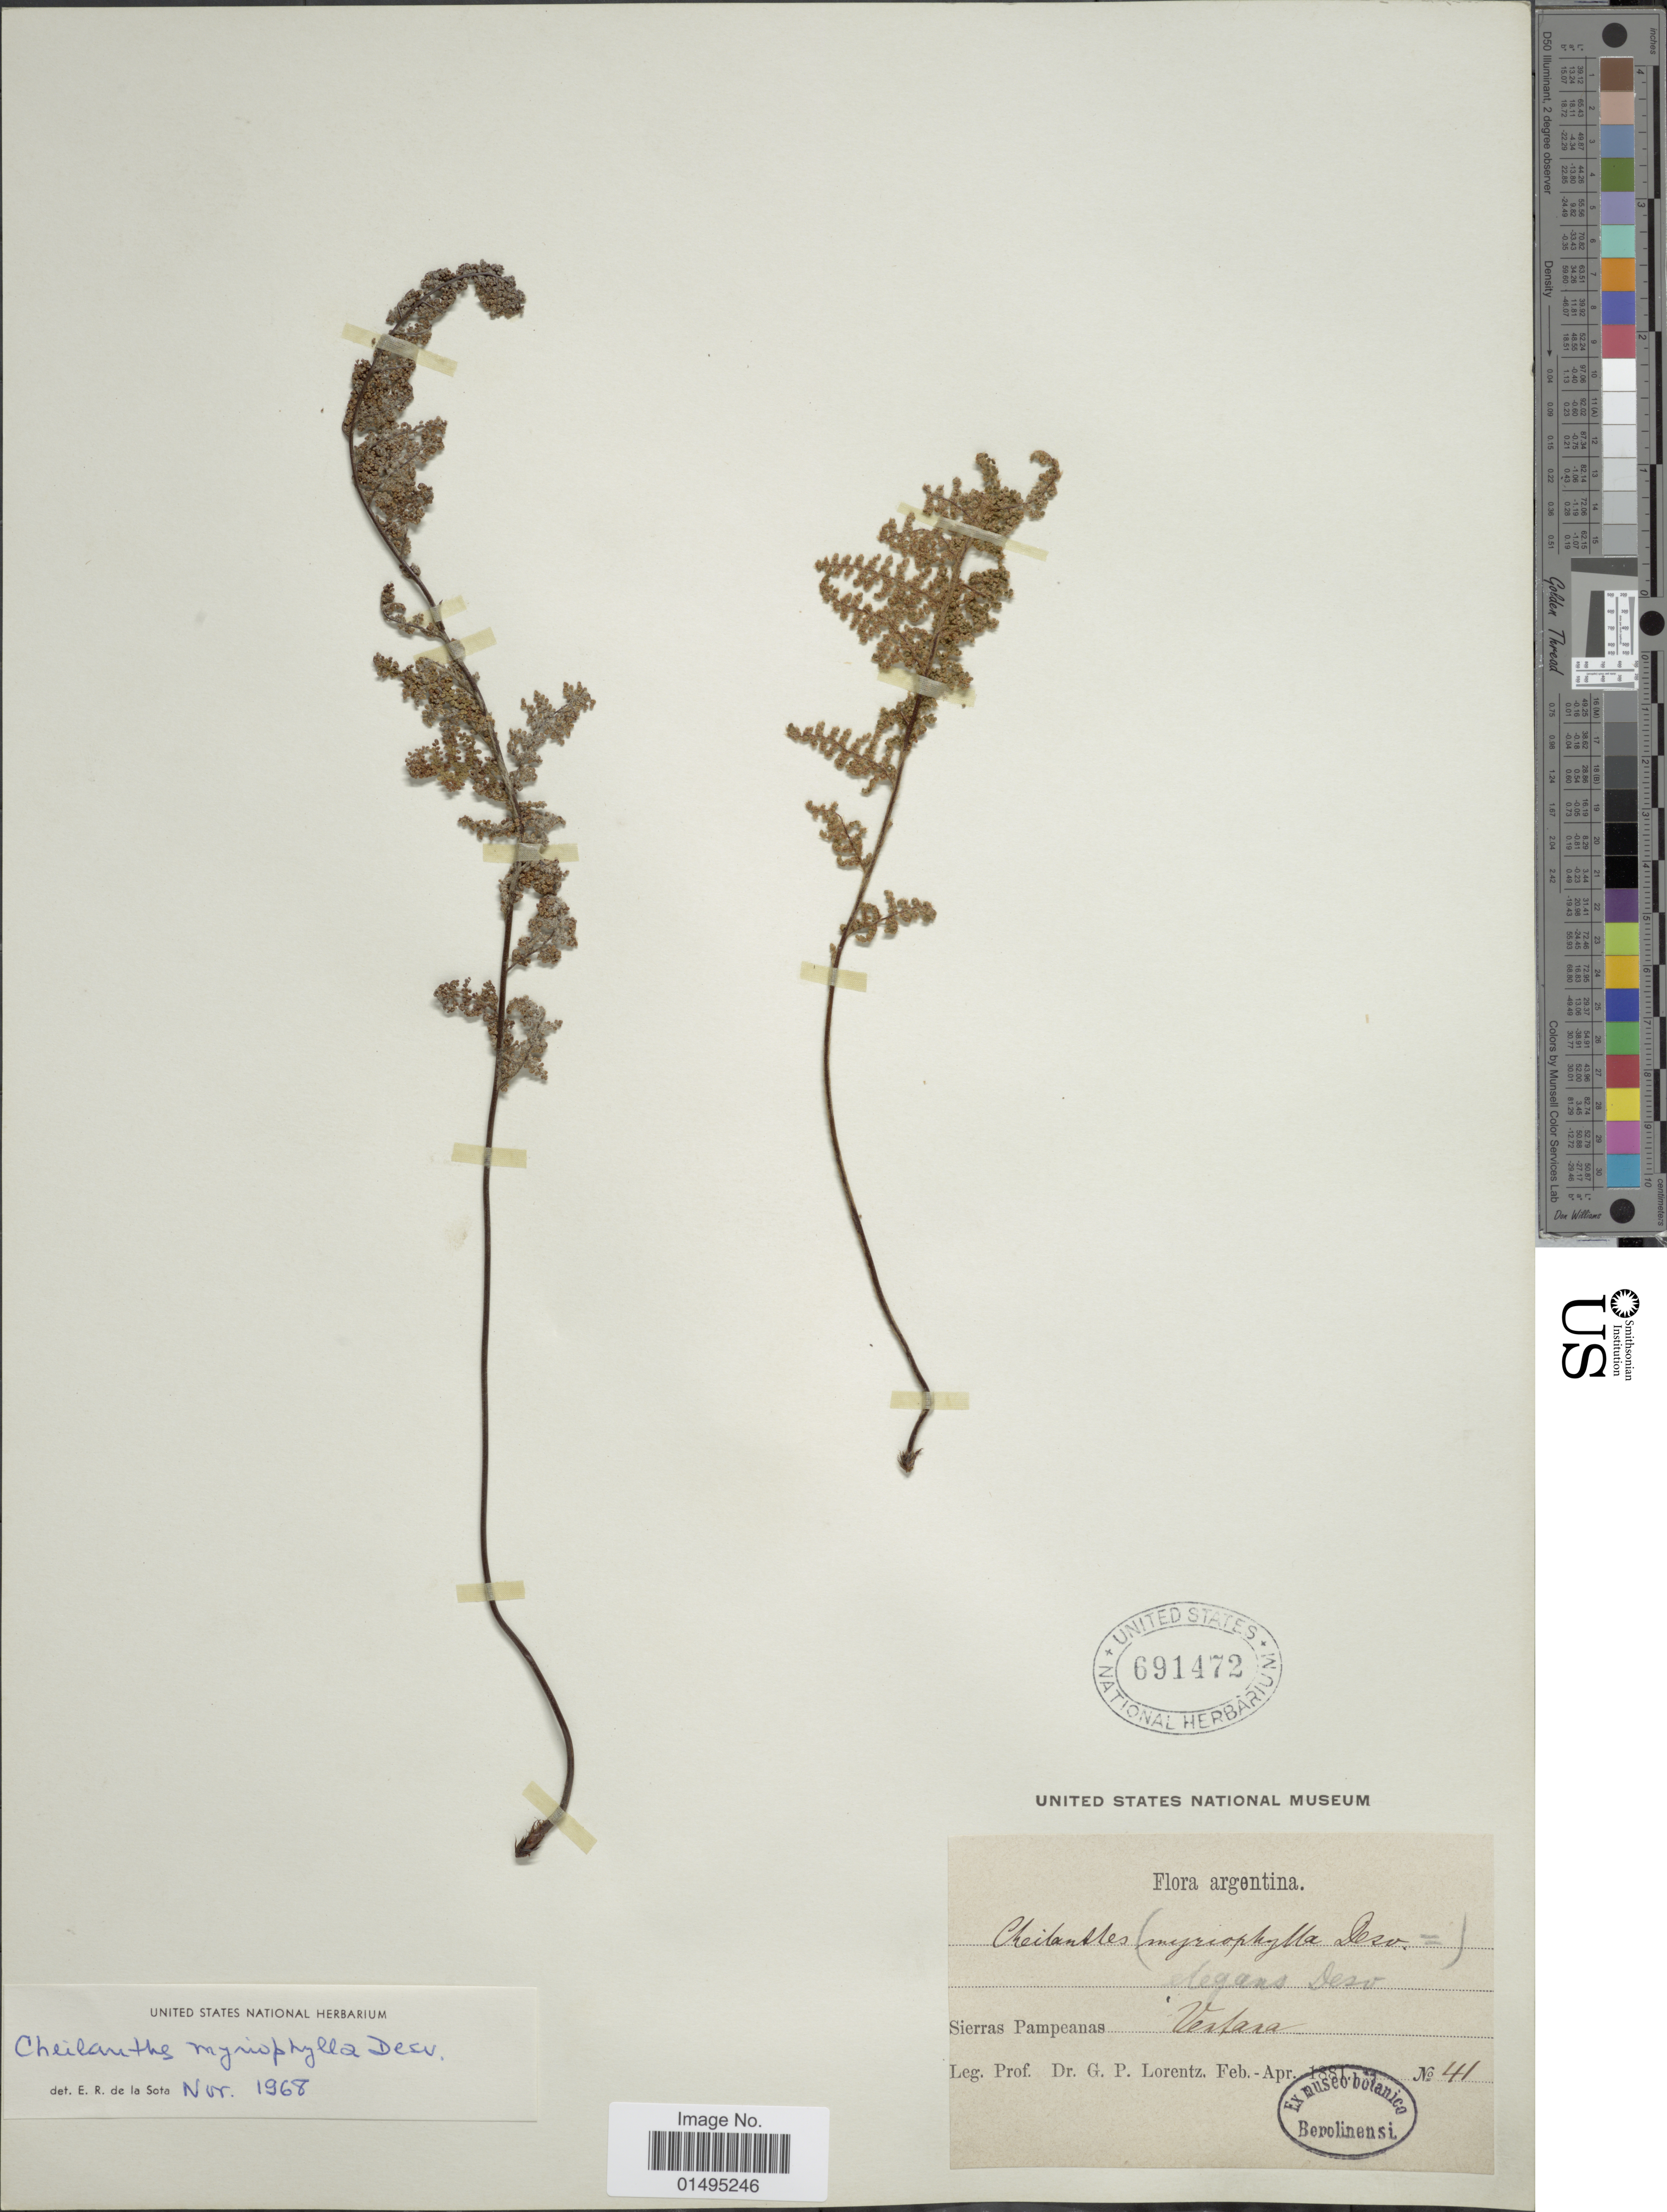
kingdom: Plantae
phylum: Tracheophyta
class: Polypodiopsida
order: Polypodiales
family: Pteridaceae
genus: Myriopteris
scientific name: Myriopteris myriophylla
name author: (Desv.) J. Sm.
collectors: P. G. Lorentz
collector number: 41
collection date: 1881-02/1881-04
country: Argentina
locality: Sierra Pampeanas, Sierra Ventana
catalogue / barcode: US 691472